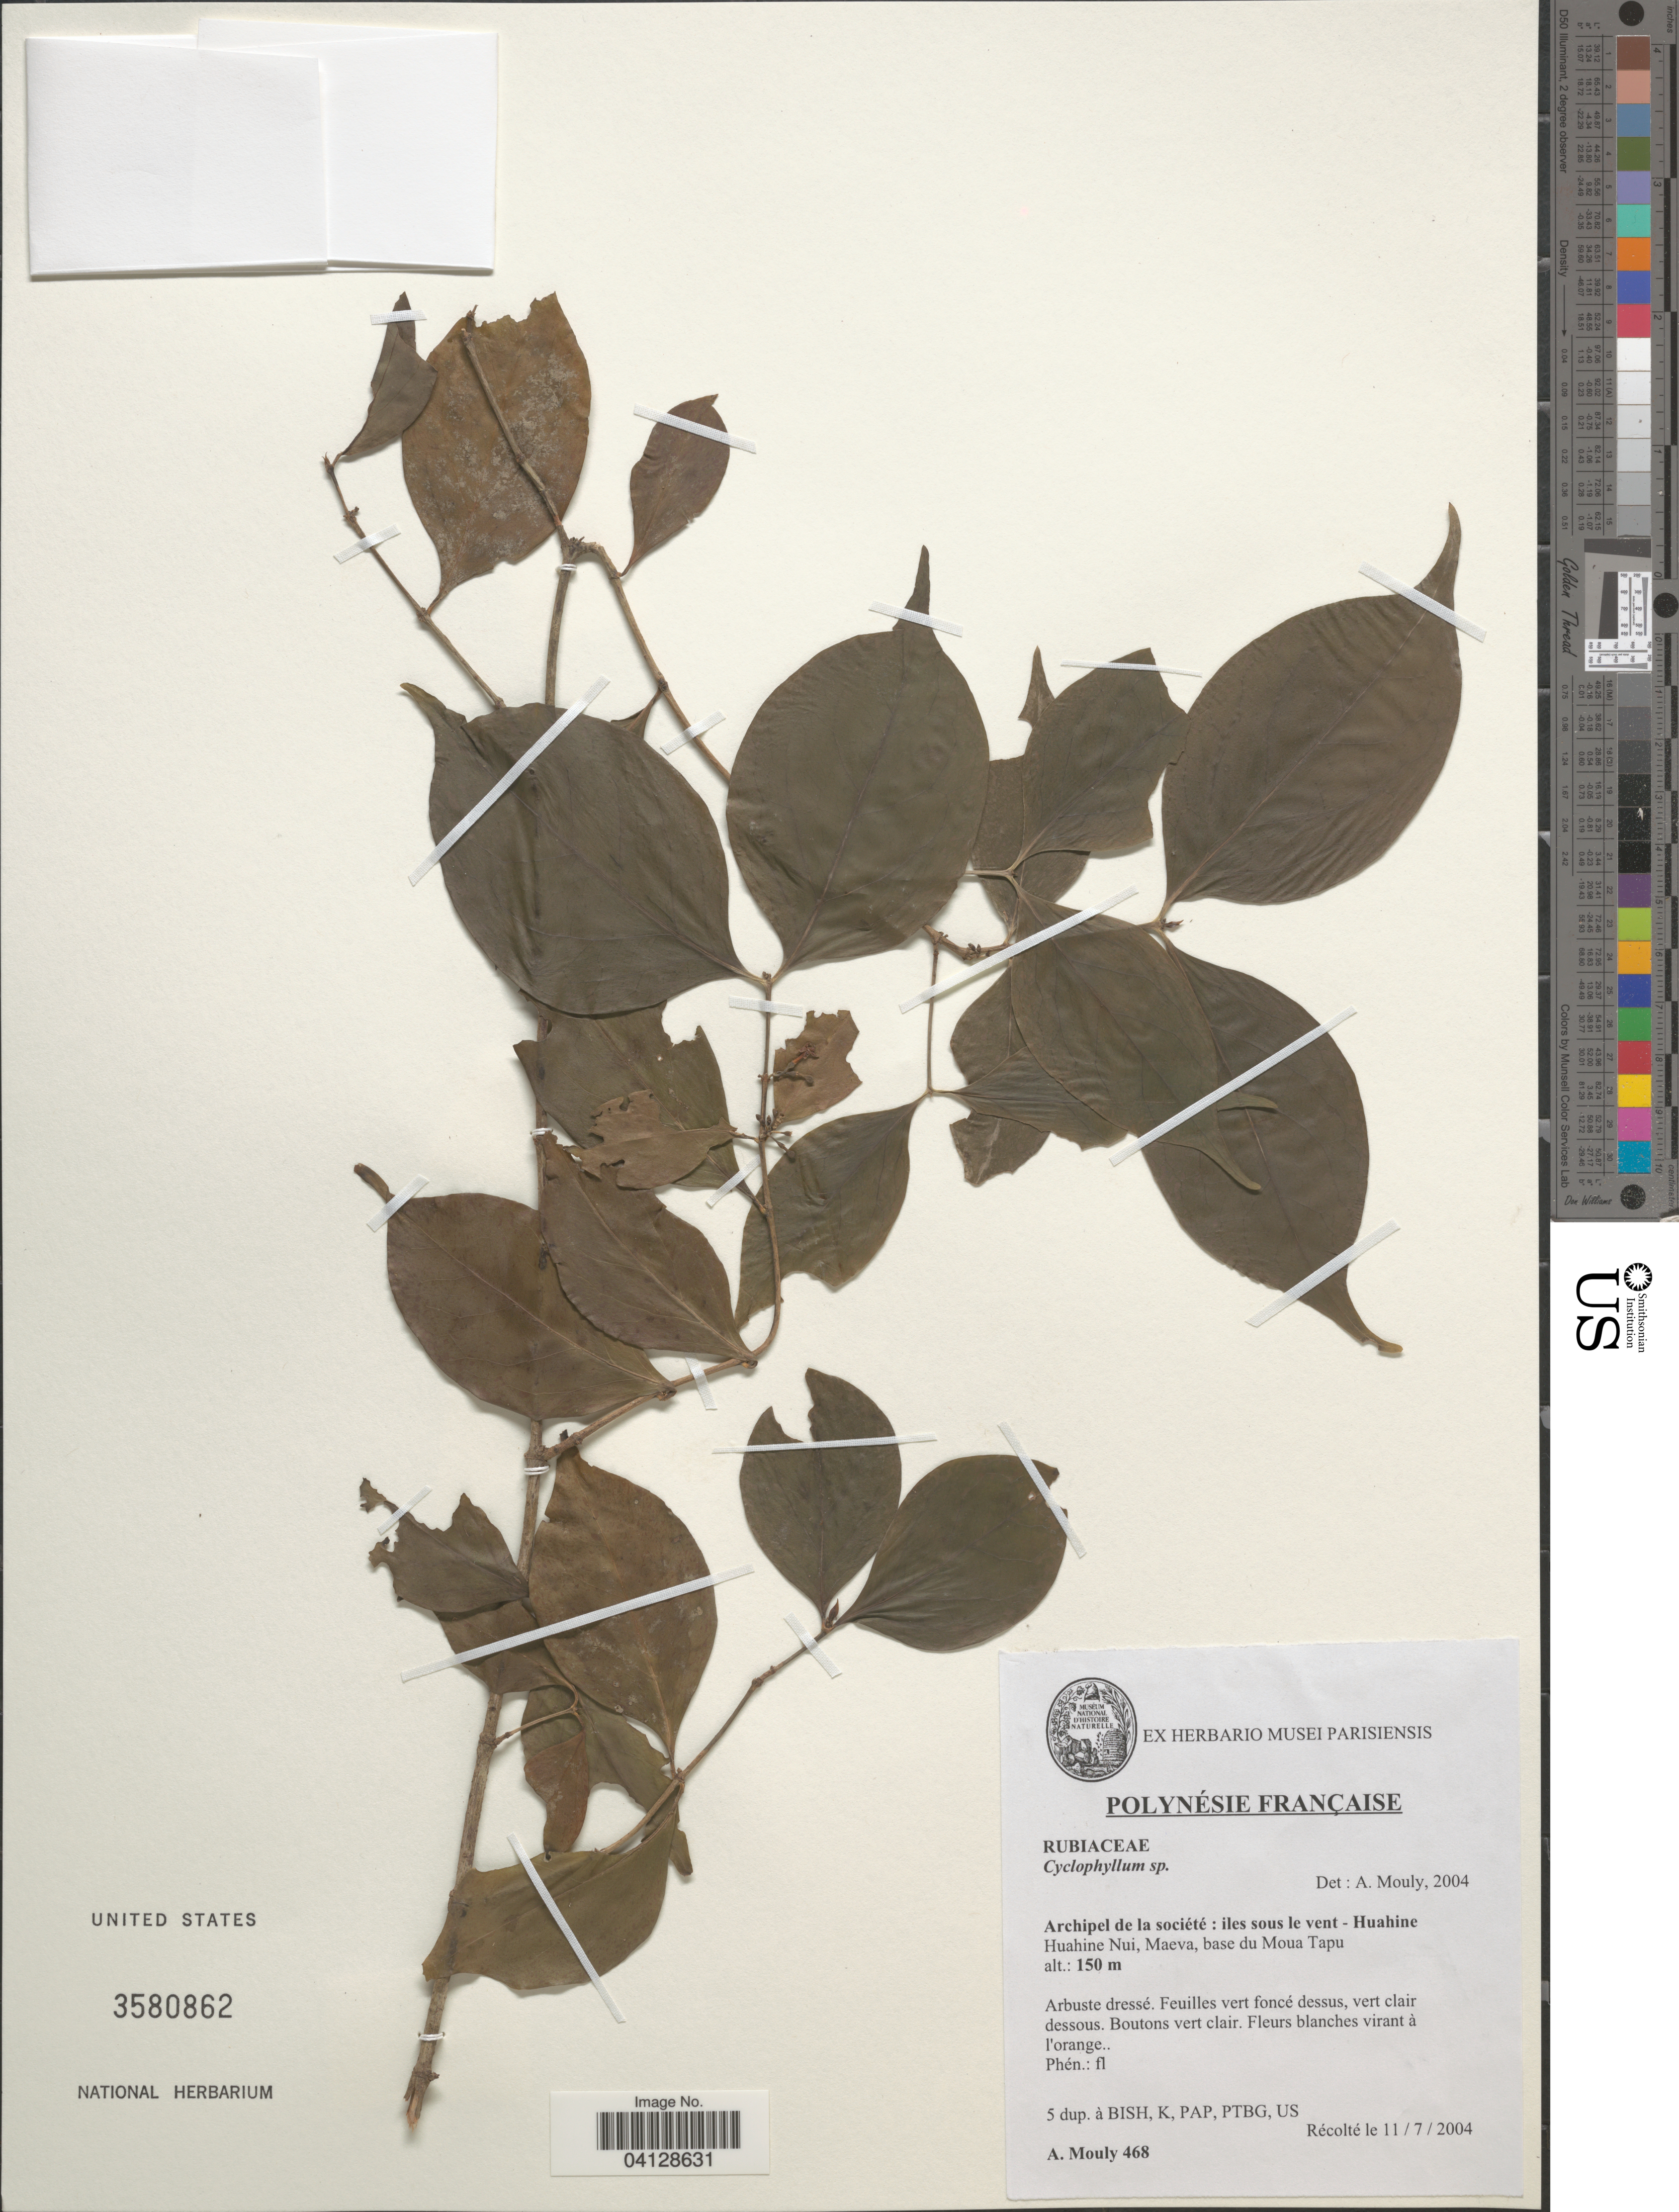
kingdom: Plantae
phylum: Tracheophyta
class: Magnoliopsida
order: Gentianales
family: Rubiaceae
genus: Cyclophyllum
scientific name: Cyclophyllum sp.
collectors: A. Mouly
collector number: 468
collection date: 2004-07-11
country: French Polynesia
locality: Polynésie Française. Archipel de la société: iles sous le vent - Huahine. Huahine Nui, Maeva, base du Moua Tapu.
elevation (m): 150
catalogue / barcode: US 3580862